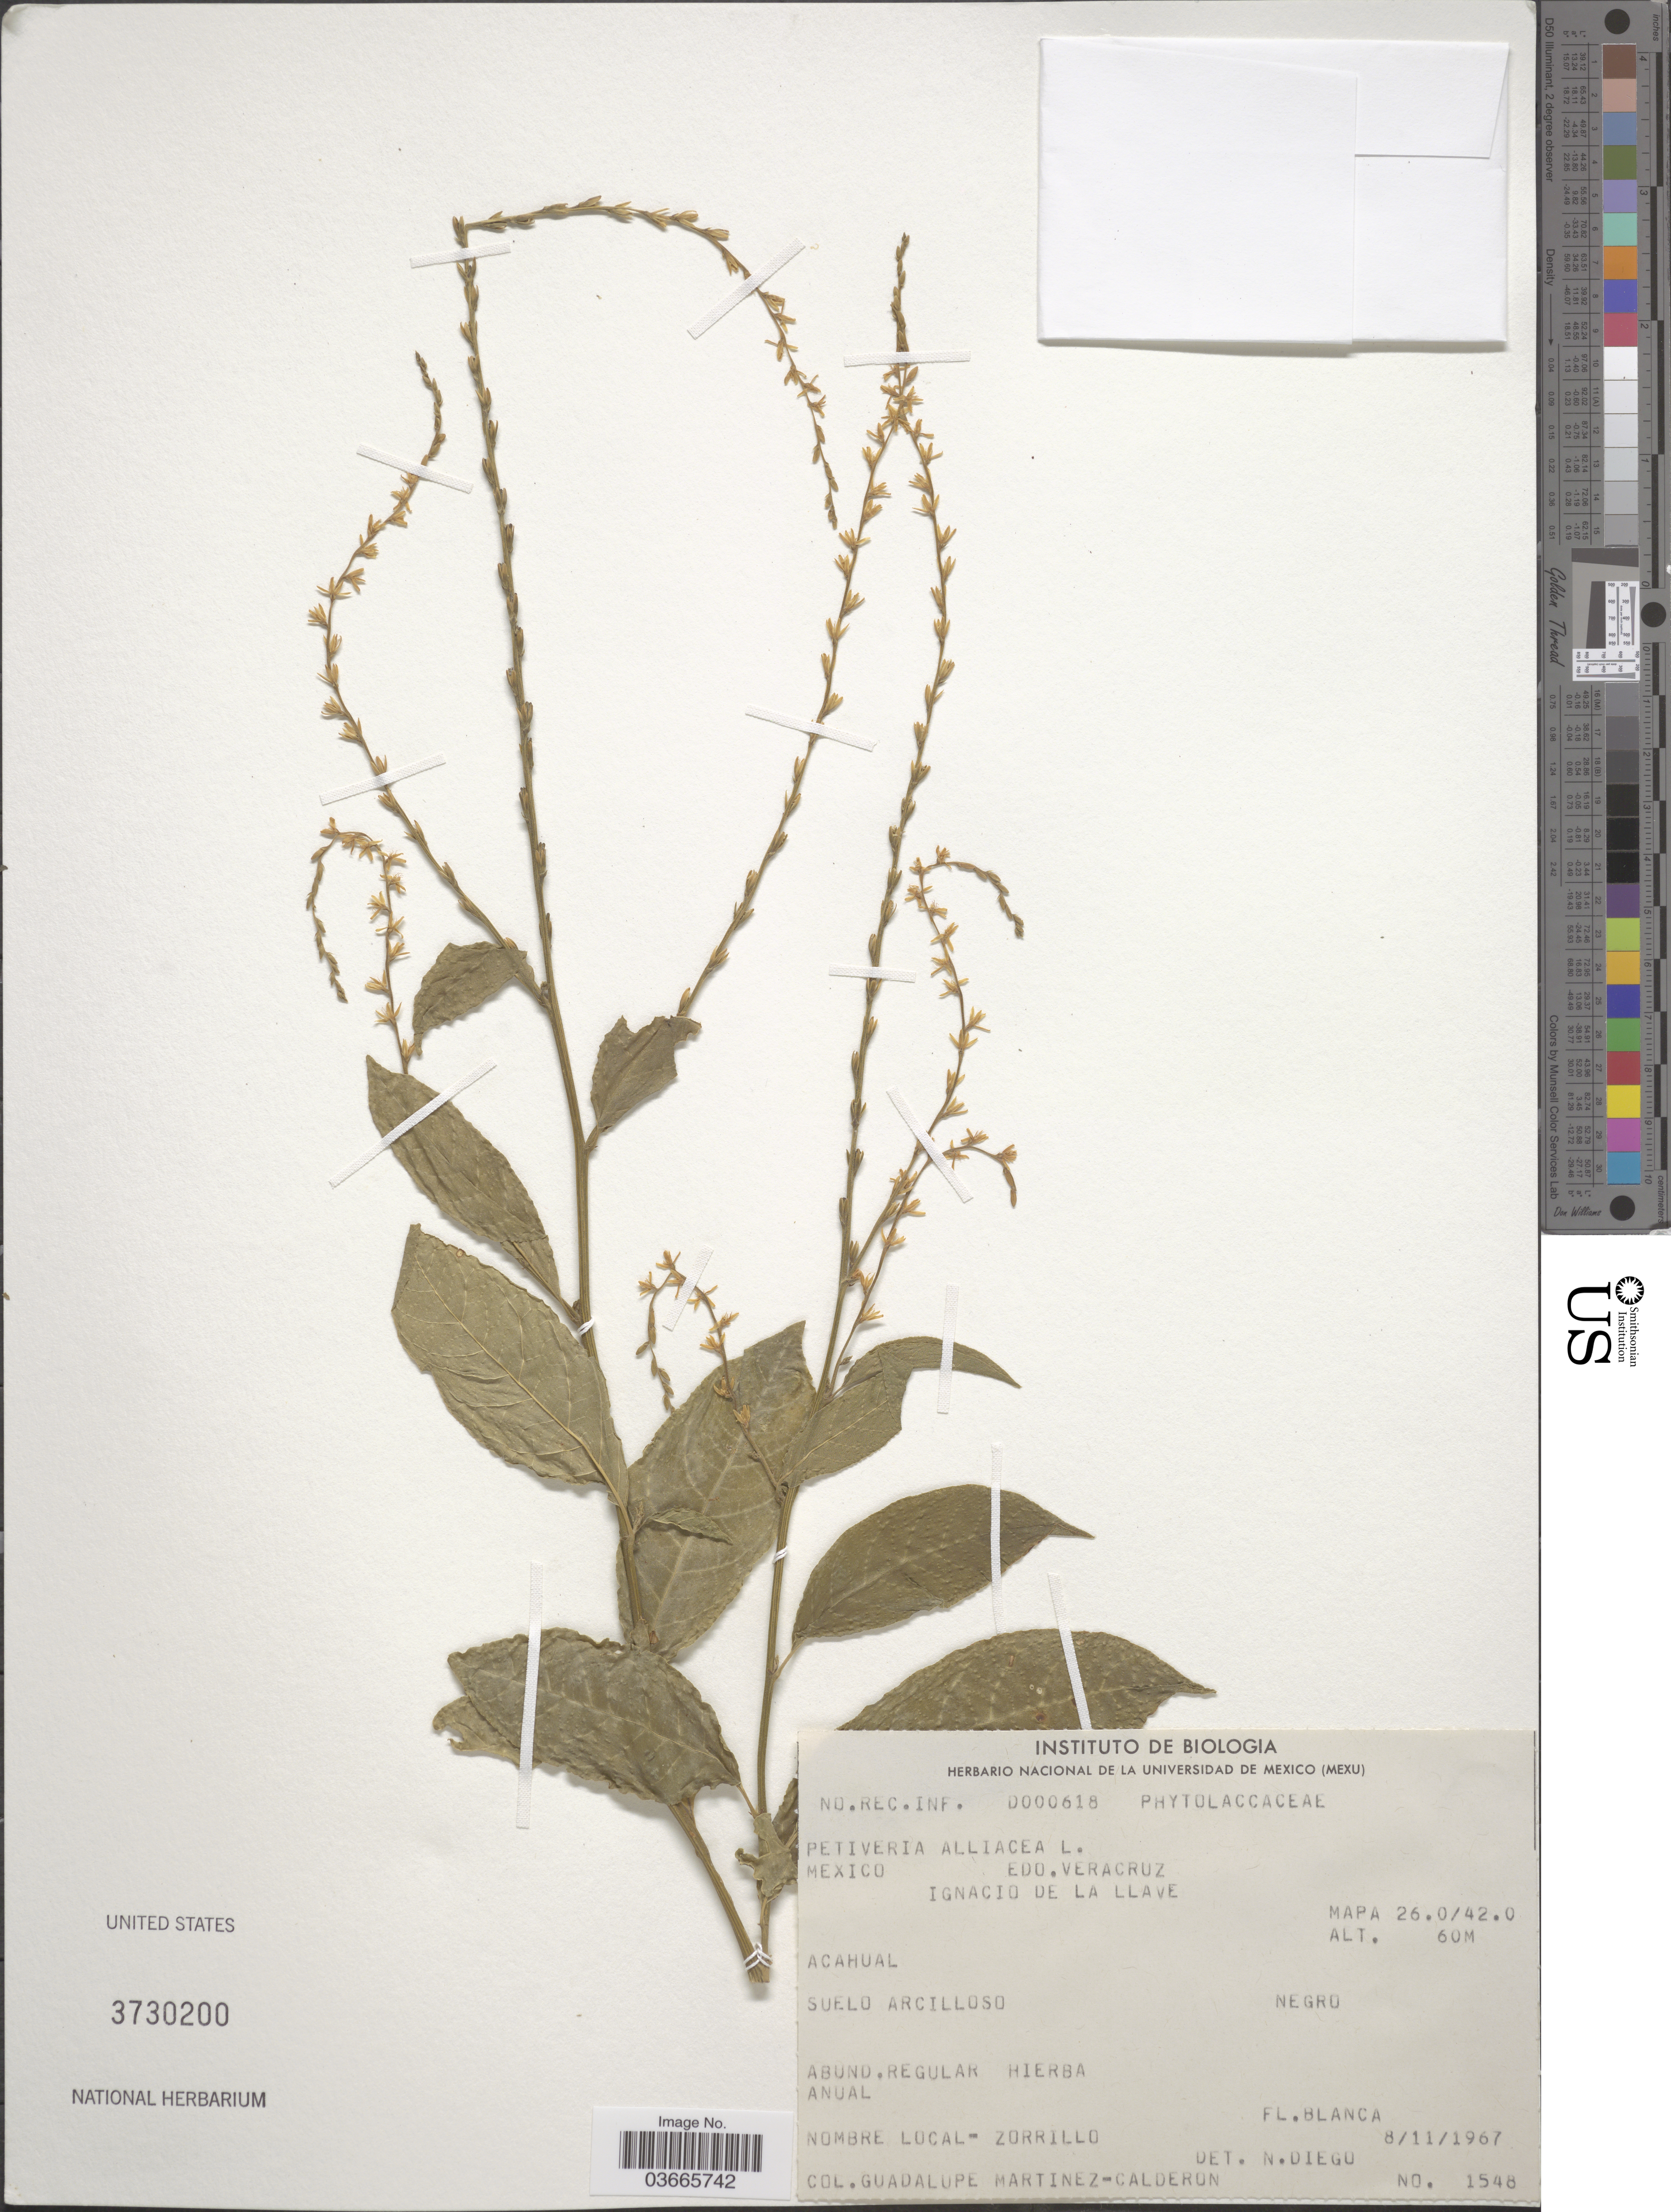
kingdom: Plantae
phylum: Tracheophyta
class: Magnoliopsida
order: Caryophyllales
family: Phytolaccaceae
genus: Petiveria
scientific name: Petiveria alliacea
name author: L.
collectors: G. Martinez-C.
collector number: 1548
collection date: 1967-11-08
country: Mexico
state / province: Veracruz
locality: Edo. Veracruz. Ignacio de la Llave. Mapa 26.0/42.0.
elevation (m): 60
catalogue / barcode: US 3730200